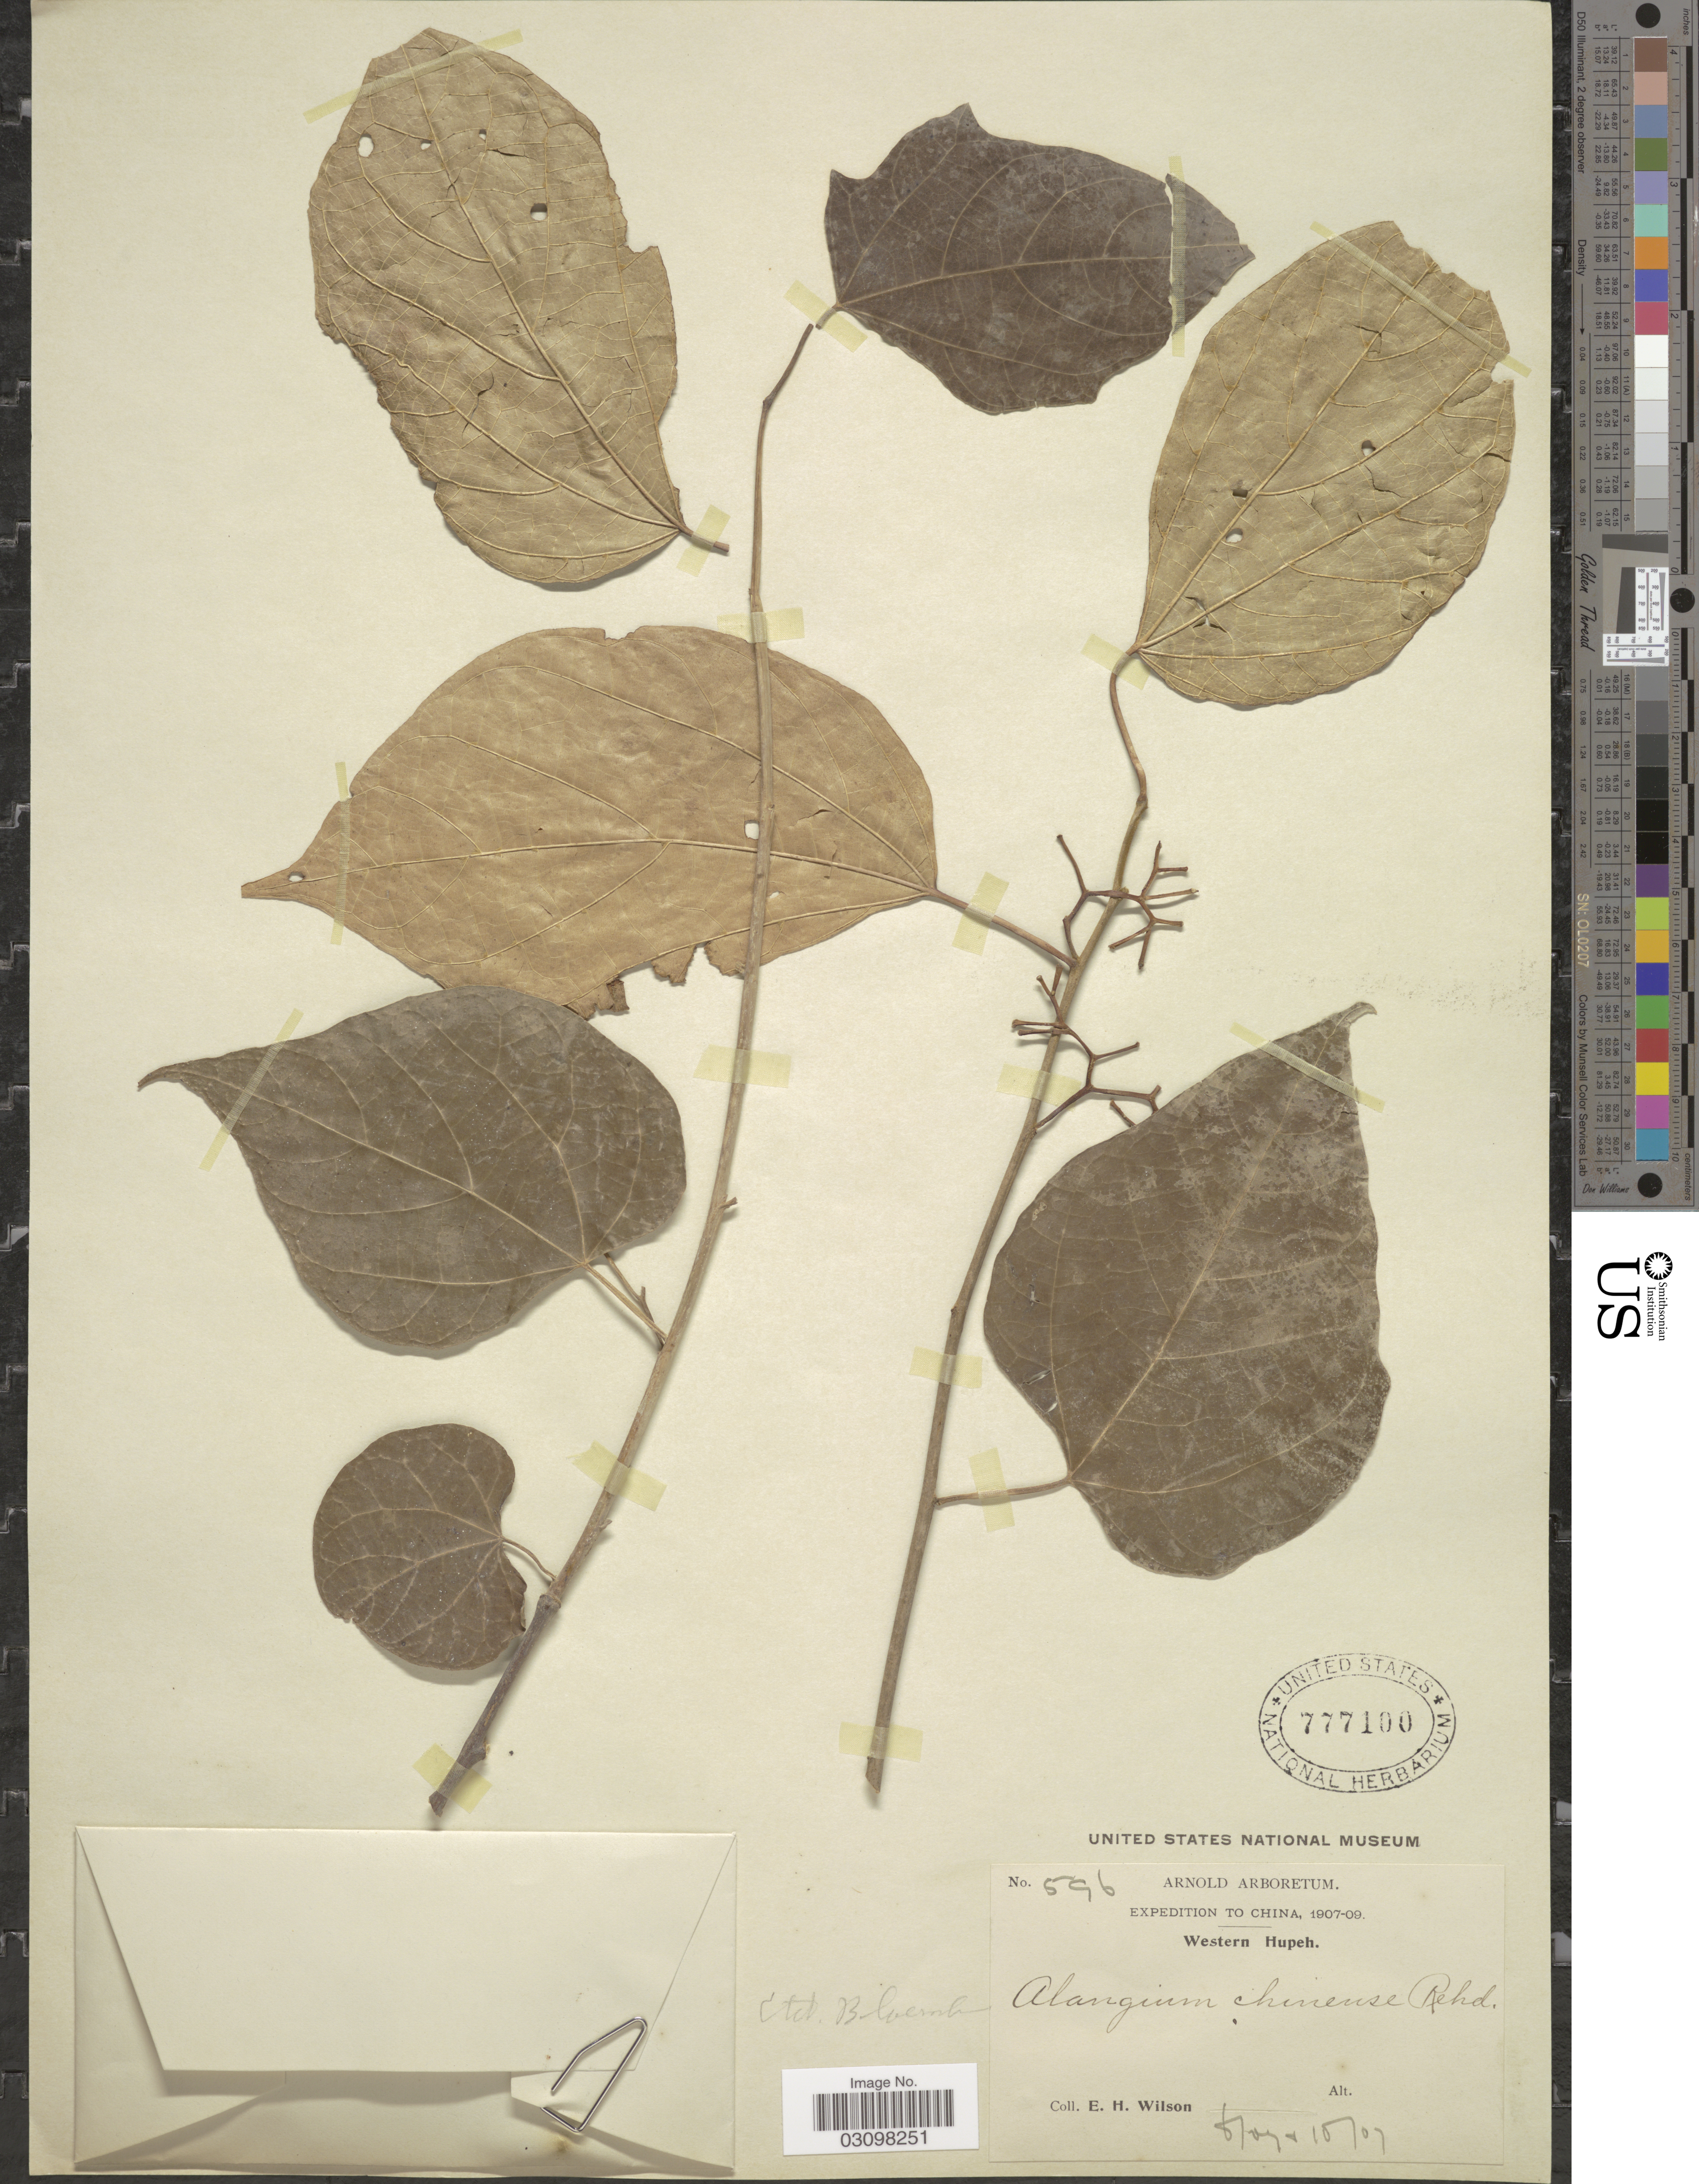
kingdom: Plantae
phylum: Tracheophyta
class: Magnoliopsida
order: Cornales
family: Cornaceae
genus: Alangium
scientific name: Alangium chinense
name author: (Harms) Rehder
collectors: E. Wilson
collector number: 596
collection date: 1907-08/1907-10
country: China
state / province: Hubei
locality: Western Hupeh.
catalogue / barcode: US 777100